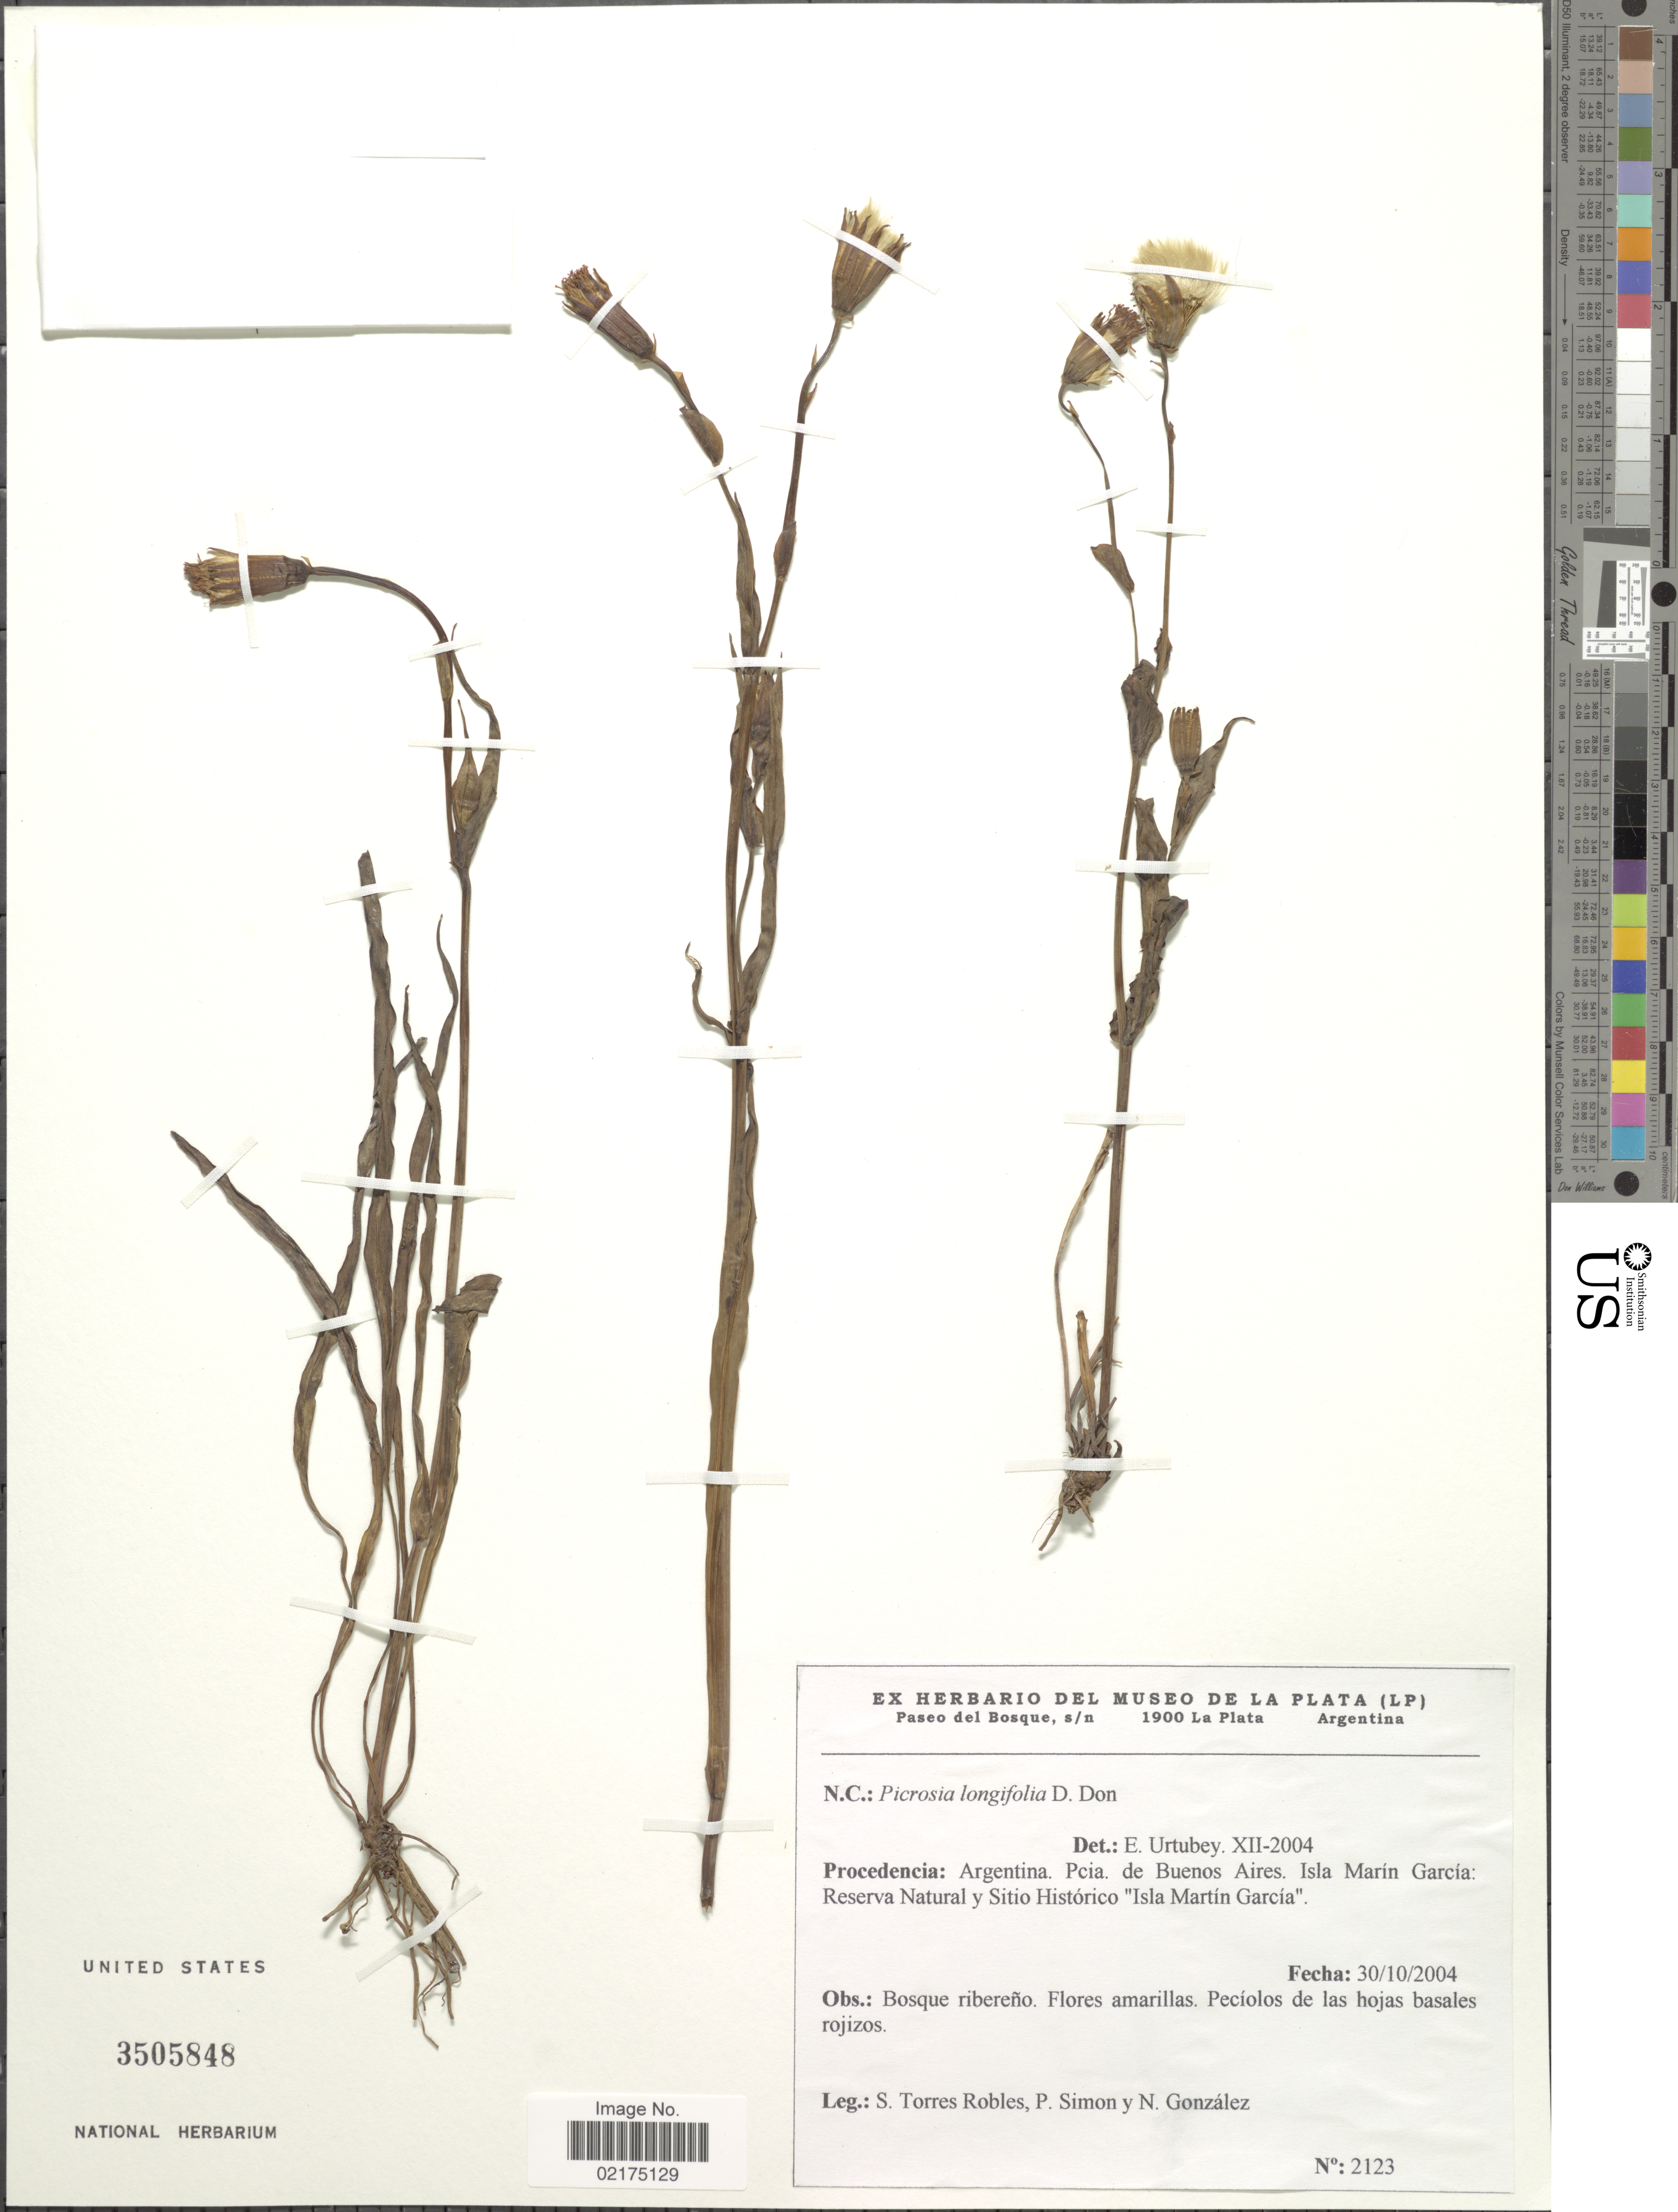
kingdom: Plantae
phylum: Tracheophyta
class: Magnoliopsida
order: Asterales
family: Asteraceae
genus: Picrosia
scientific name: Picrosia longifolia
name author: D. Don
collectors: S. Torres Robles, P. Simon & N. Gonzalez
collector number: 2123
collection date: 2004-10-30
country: Argentina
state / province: Buenos Aires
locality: Isla Marin GarciaL Reserva Naturel y Sitio Historico "Isla Martin Garcia"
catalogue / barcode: US 3505848